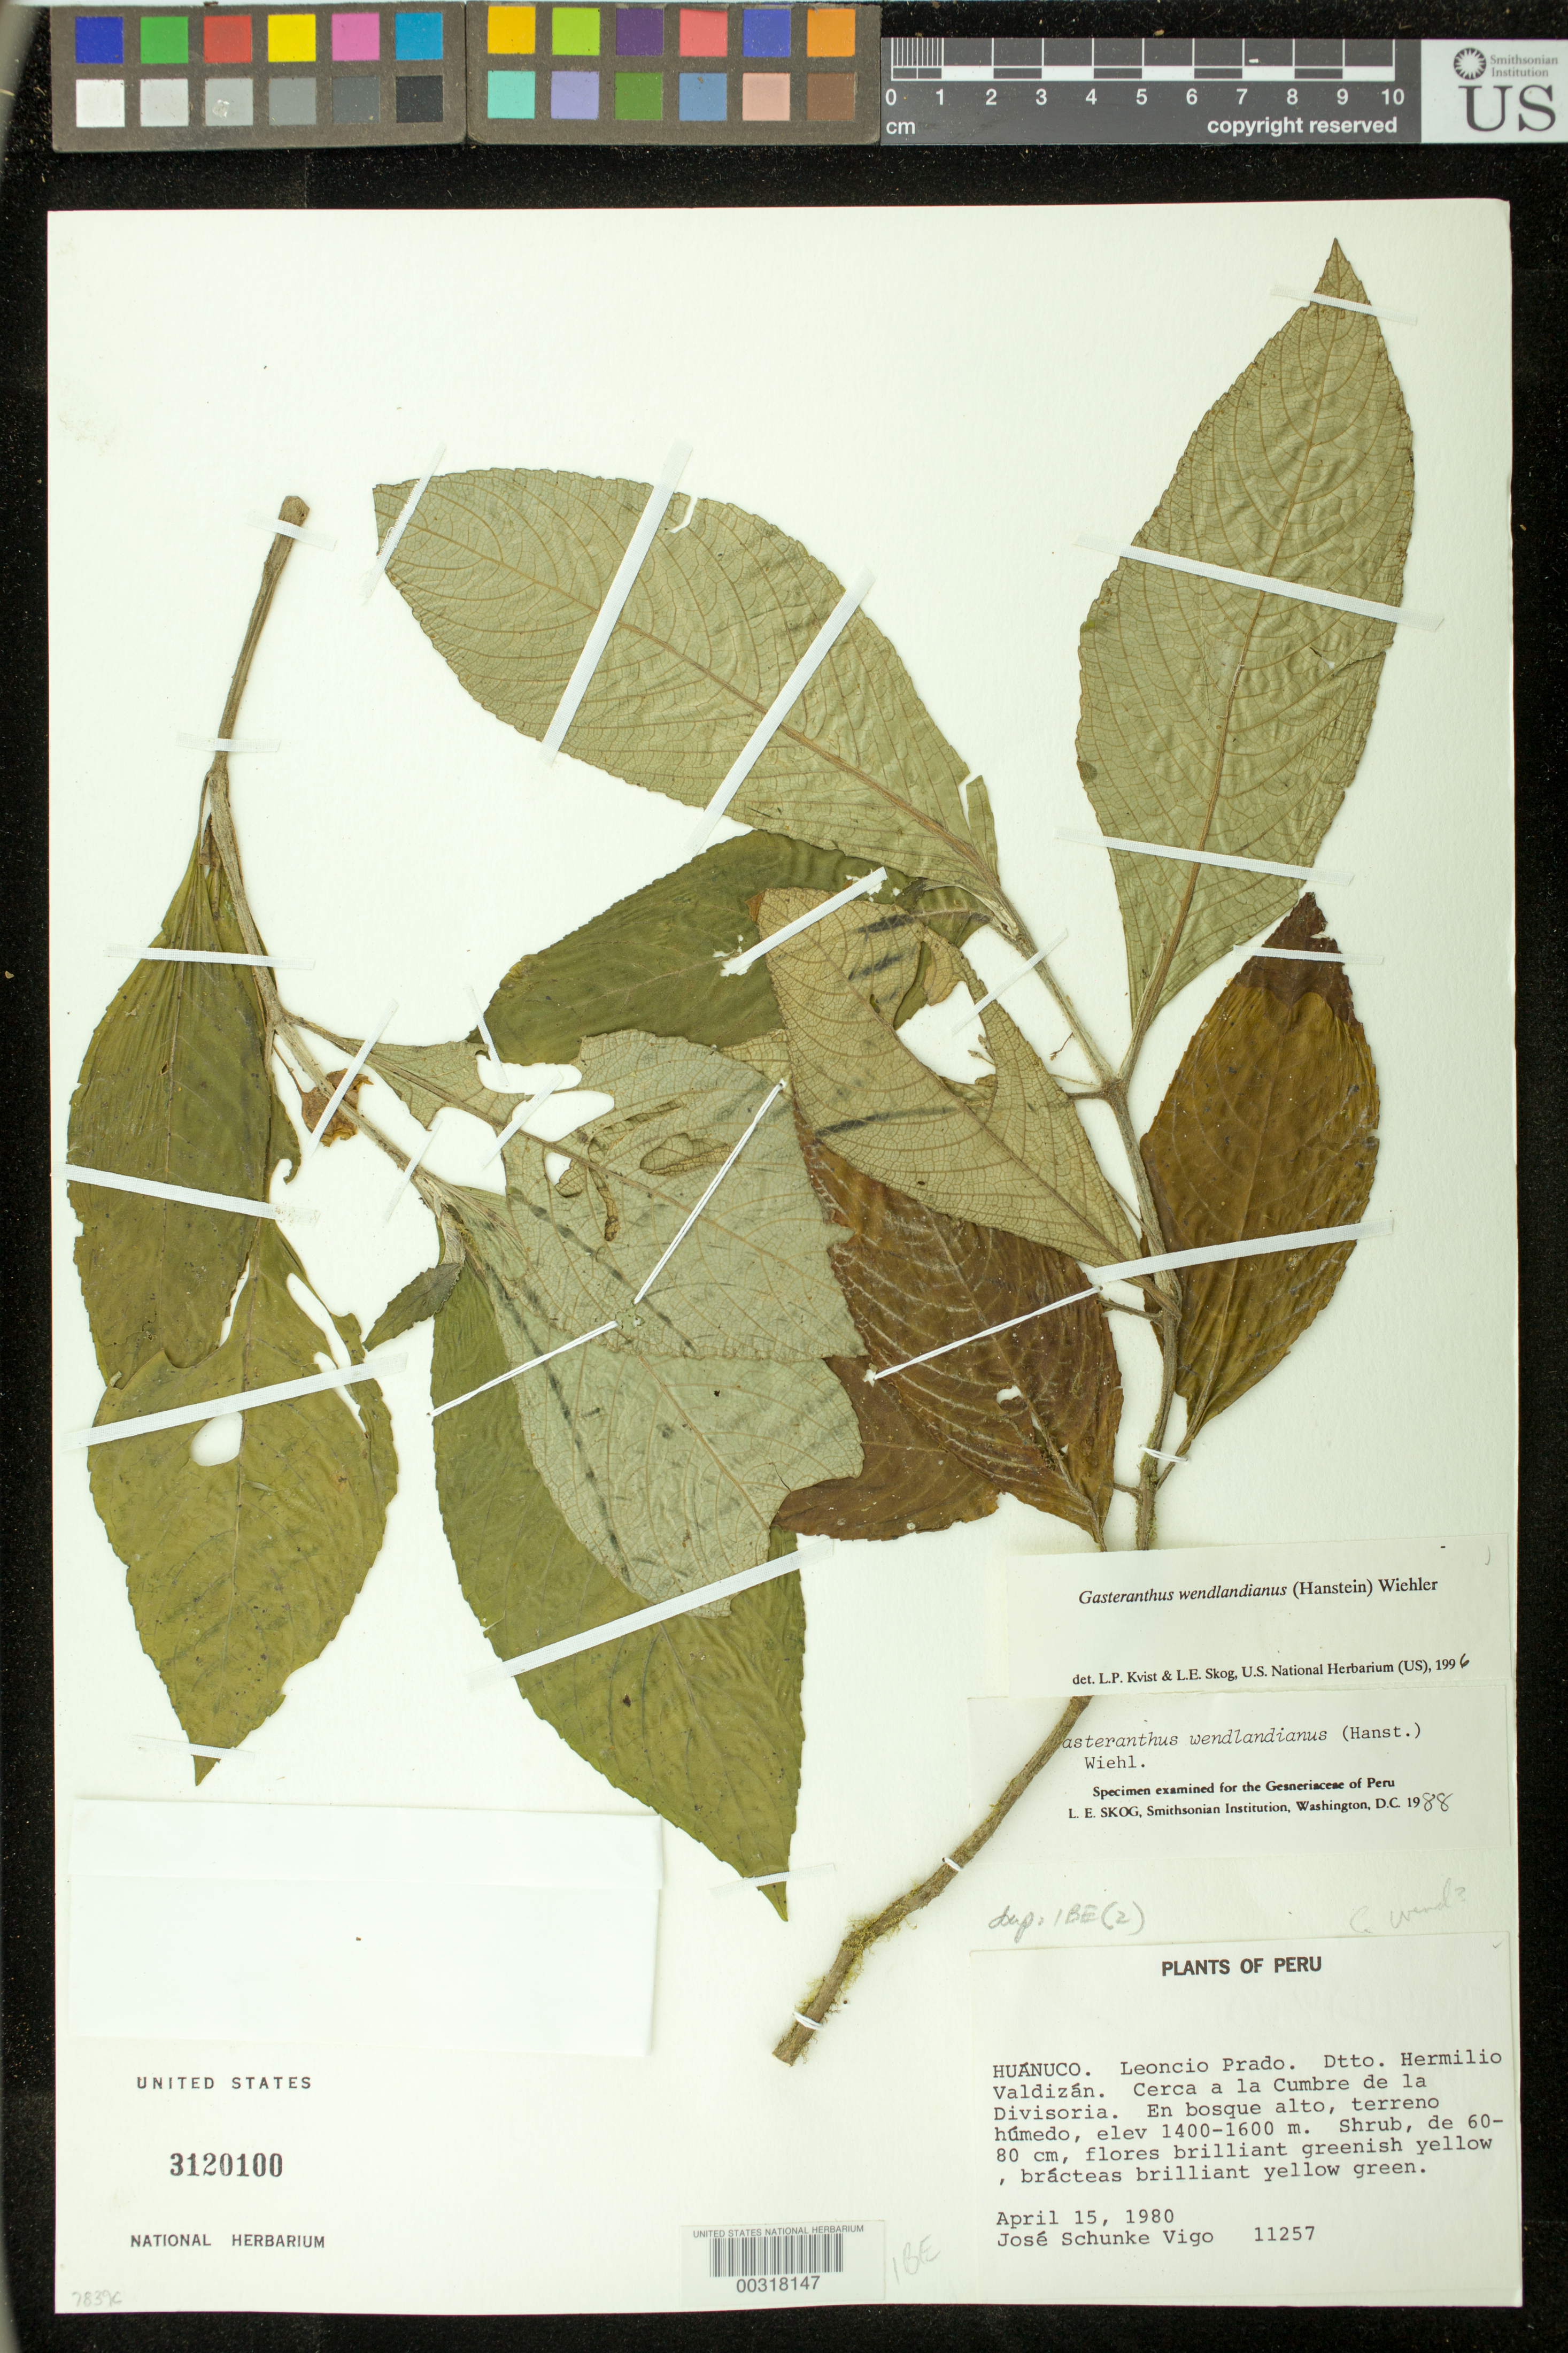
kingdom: Plantae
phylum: Tracheophyta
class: Magnoliopsida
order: Lamiales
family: Gesneriaceae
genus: Gasteranthus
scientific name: Gasteranthus wendlandianus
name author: (Hanst.) Wiehler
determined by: Skog, Laurence E.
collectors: J. Schunke Vigo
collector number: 11257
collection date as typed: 15 Apr 1980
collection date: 1980-04-15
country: Peru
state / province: Huánuco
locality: Prov. Leoncio Prado; Dtto. Hermilio Valdizán, cerca a la Cumbre de la Divisoria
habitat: En bosque alto, terrno húmedo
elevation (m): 1400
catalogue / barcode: US 3120100